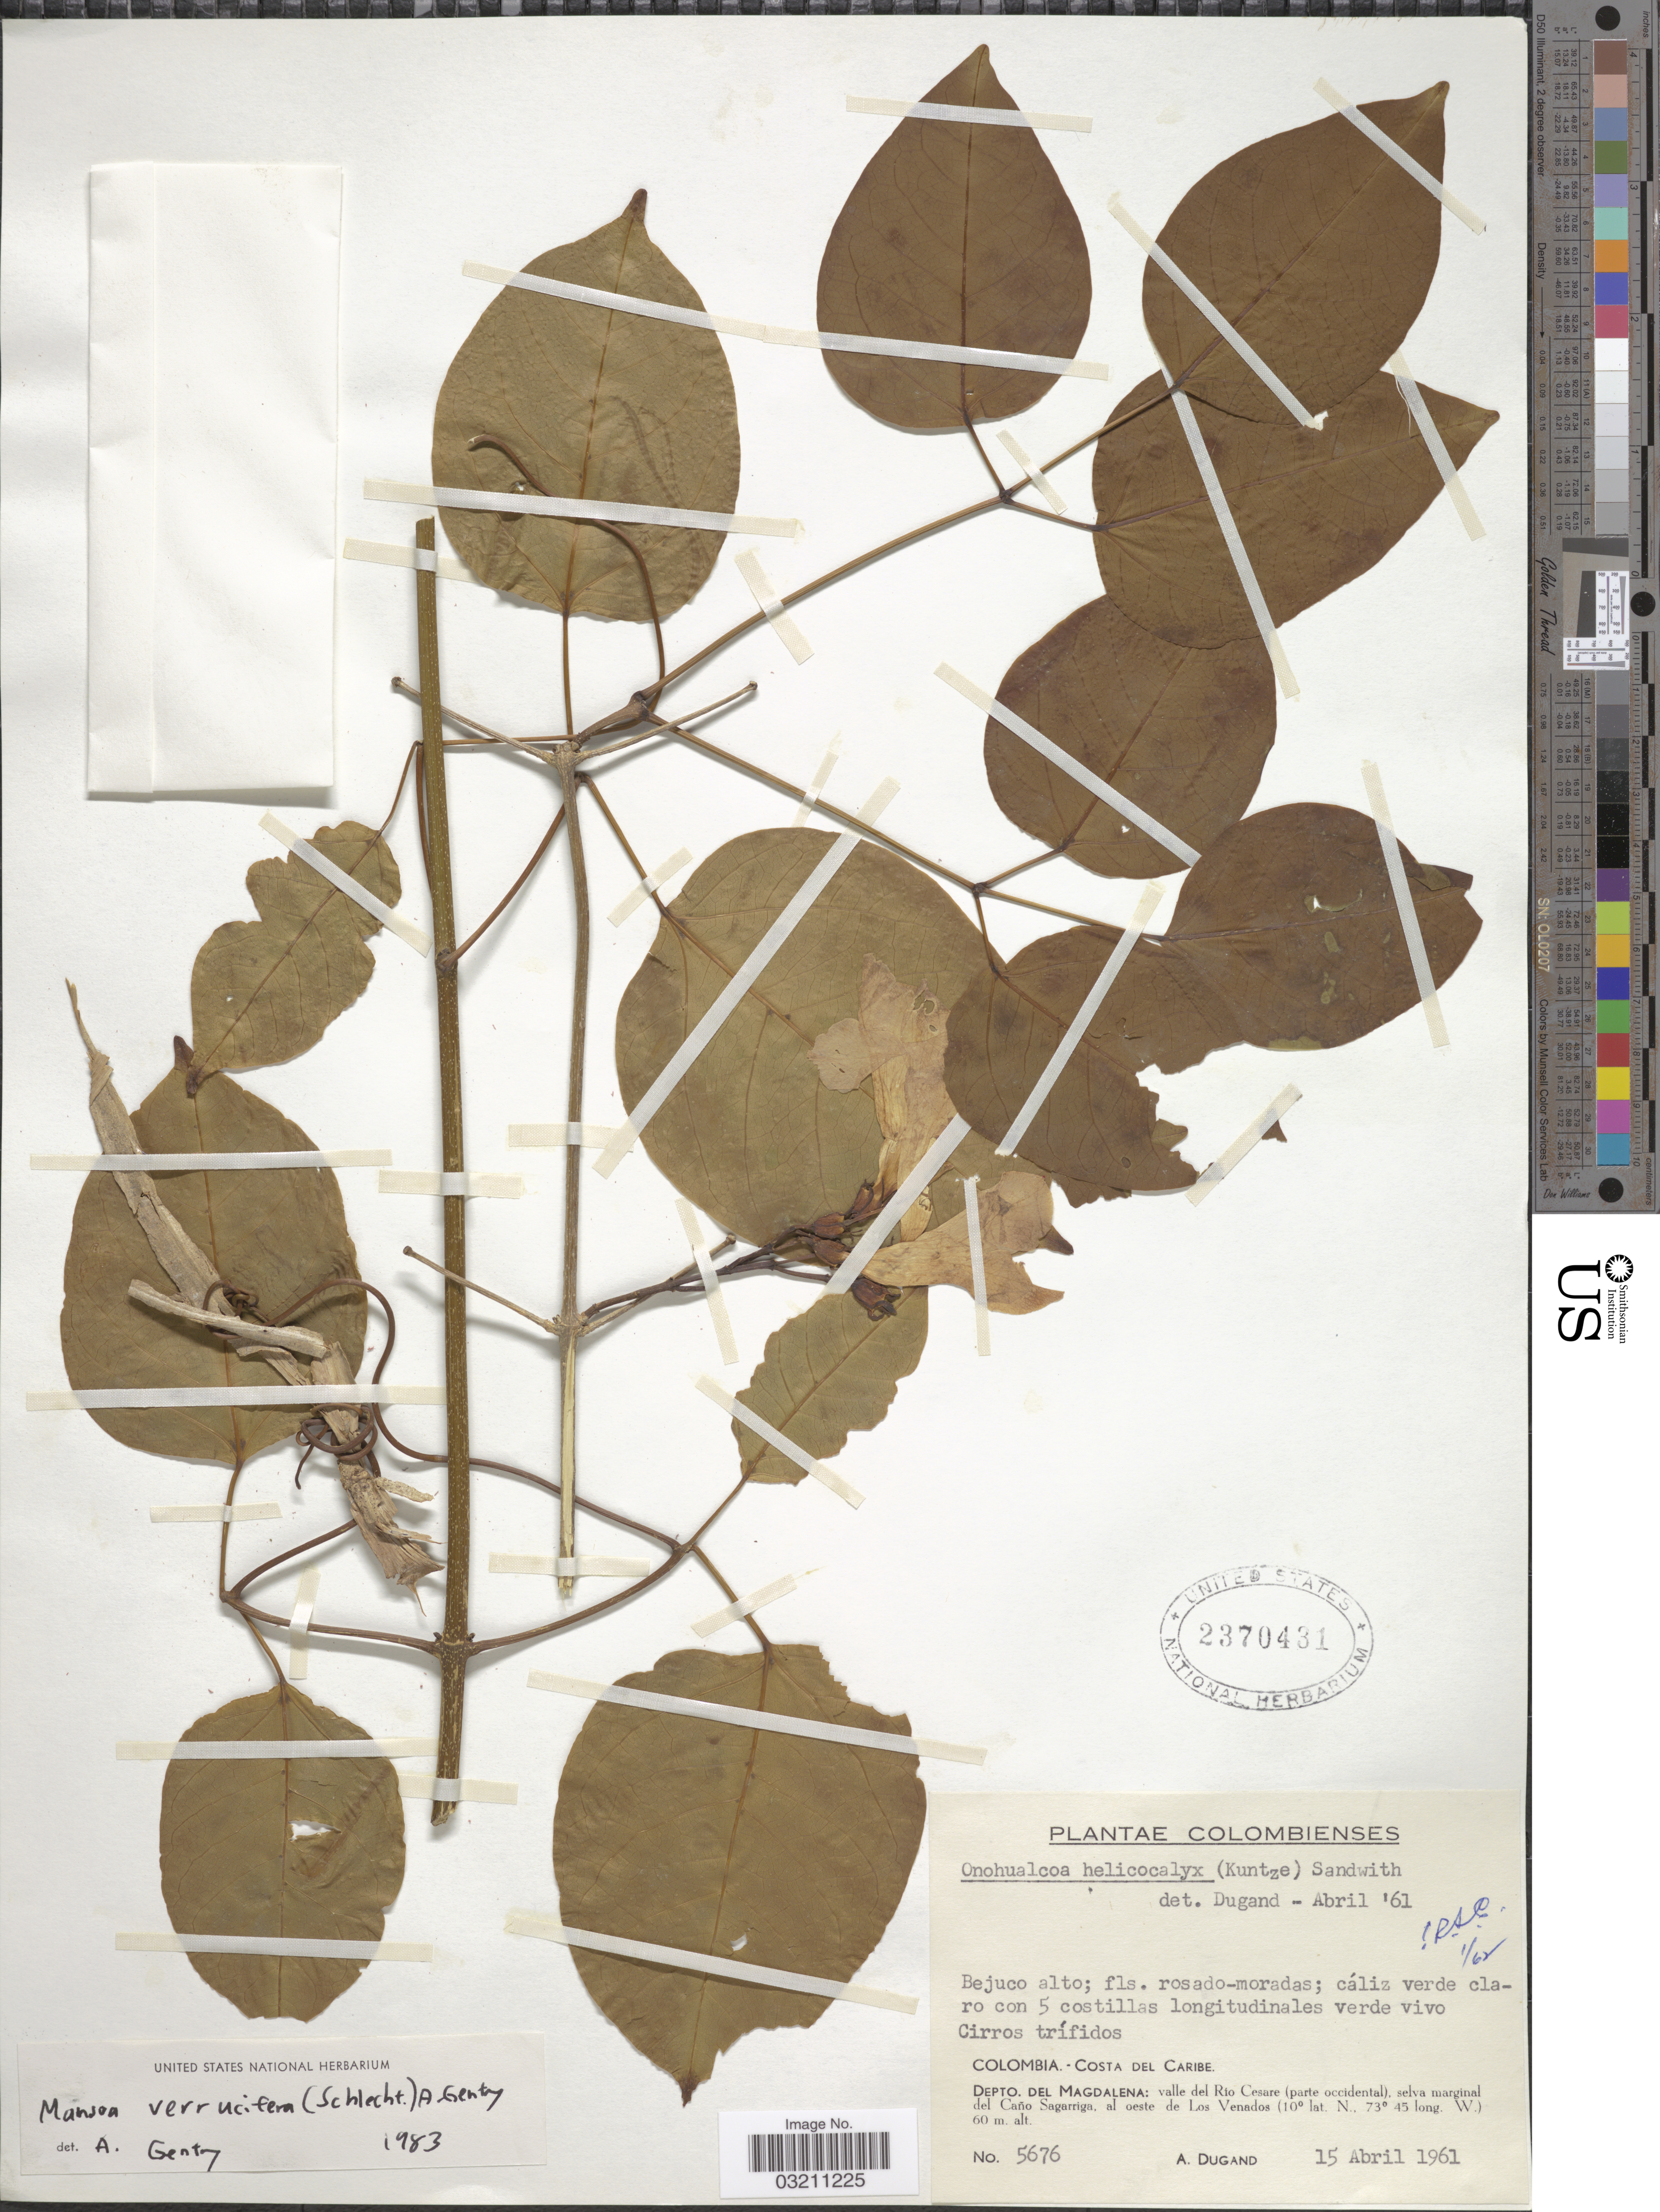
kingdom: Plantae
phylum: Tracheophyta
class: Magnoliopsida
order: Lamiales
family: Bignoniaceae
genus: Mansoa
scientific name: Mansoa verrucifera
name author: (Schltdl.) A.H. Gentry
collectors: A. Dugand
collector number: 5676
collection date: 1961-04-15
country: Colombia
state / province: Magdalena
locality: Costa Del Caribe. Depto. Del Magdalena: valle del Río Cesare (parte occidental), selva marginal del Caño Sagarriga, al oeste de Los Venados.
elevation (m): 60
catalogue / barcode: US 2370431